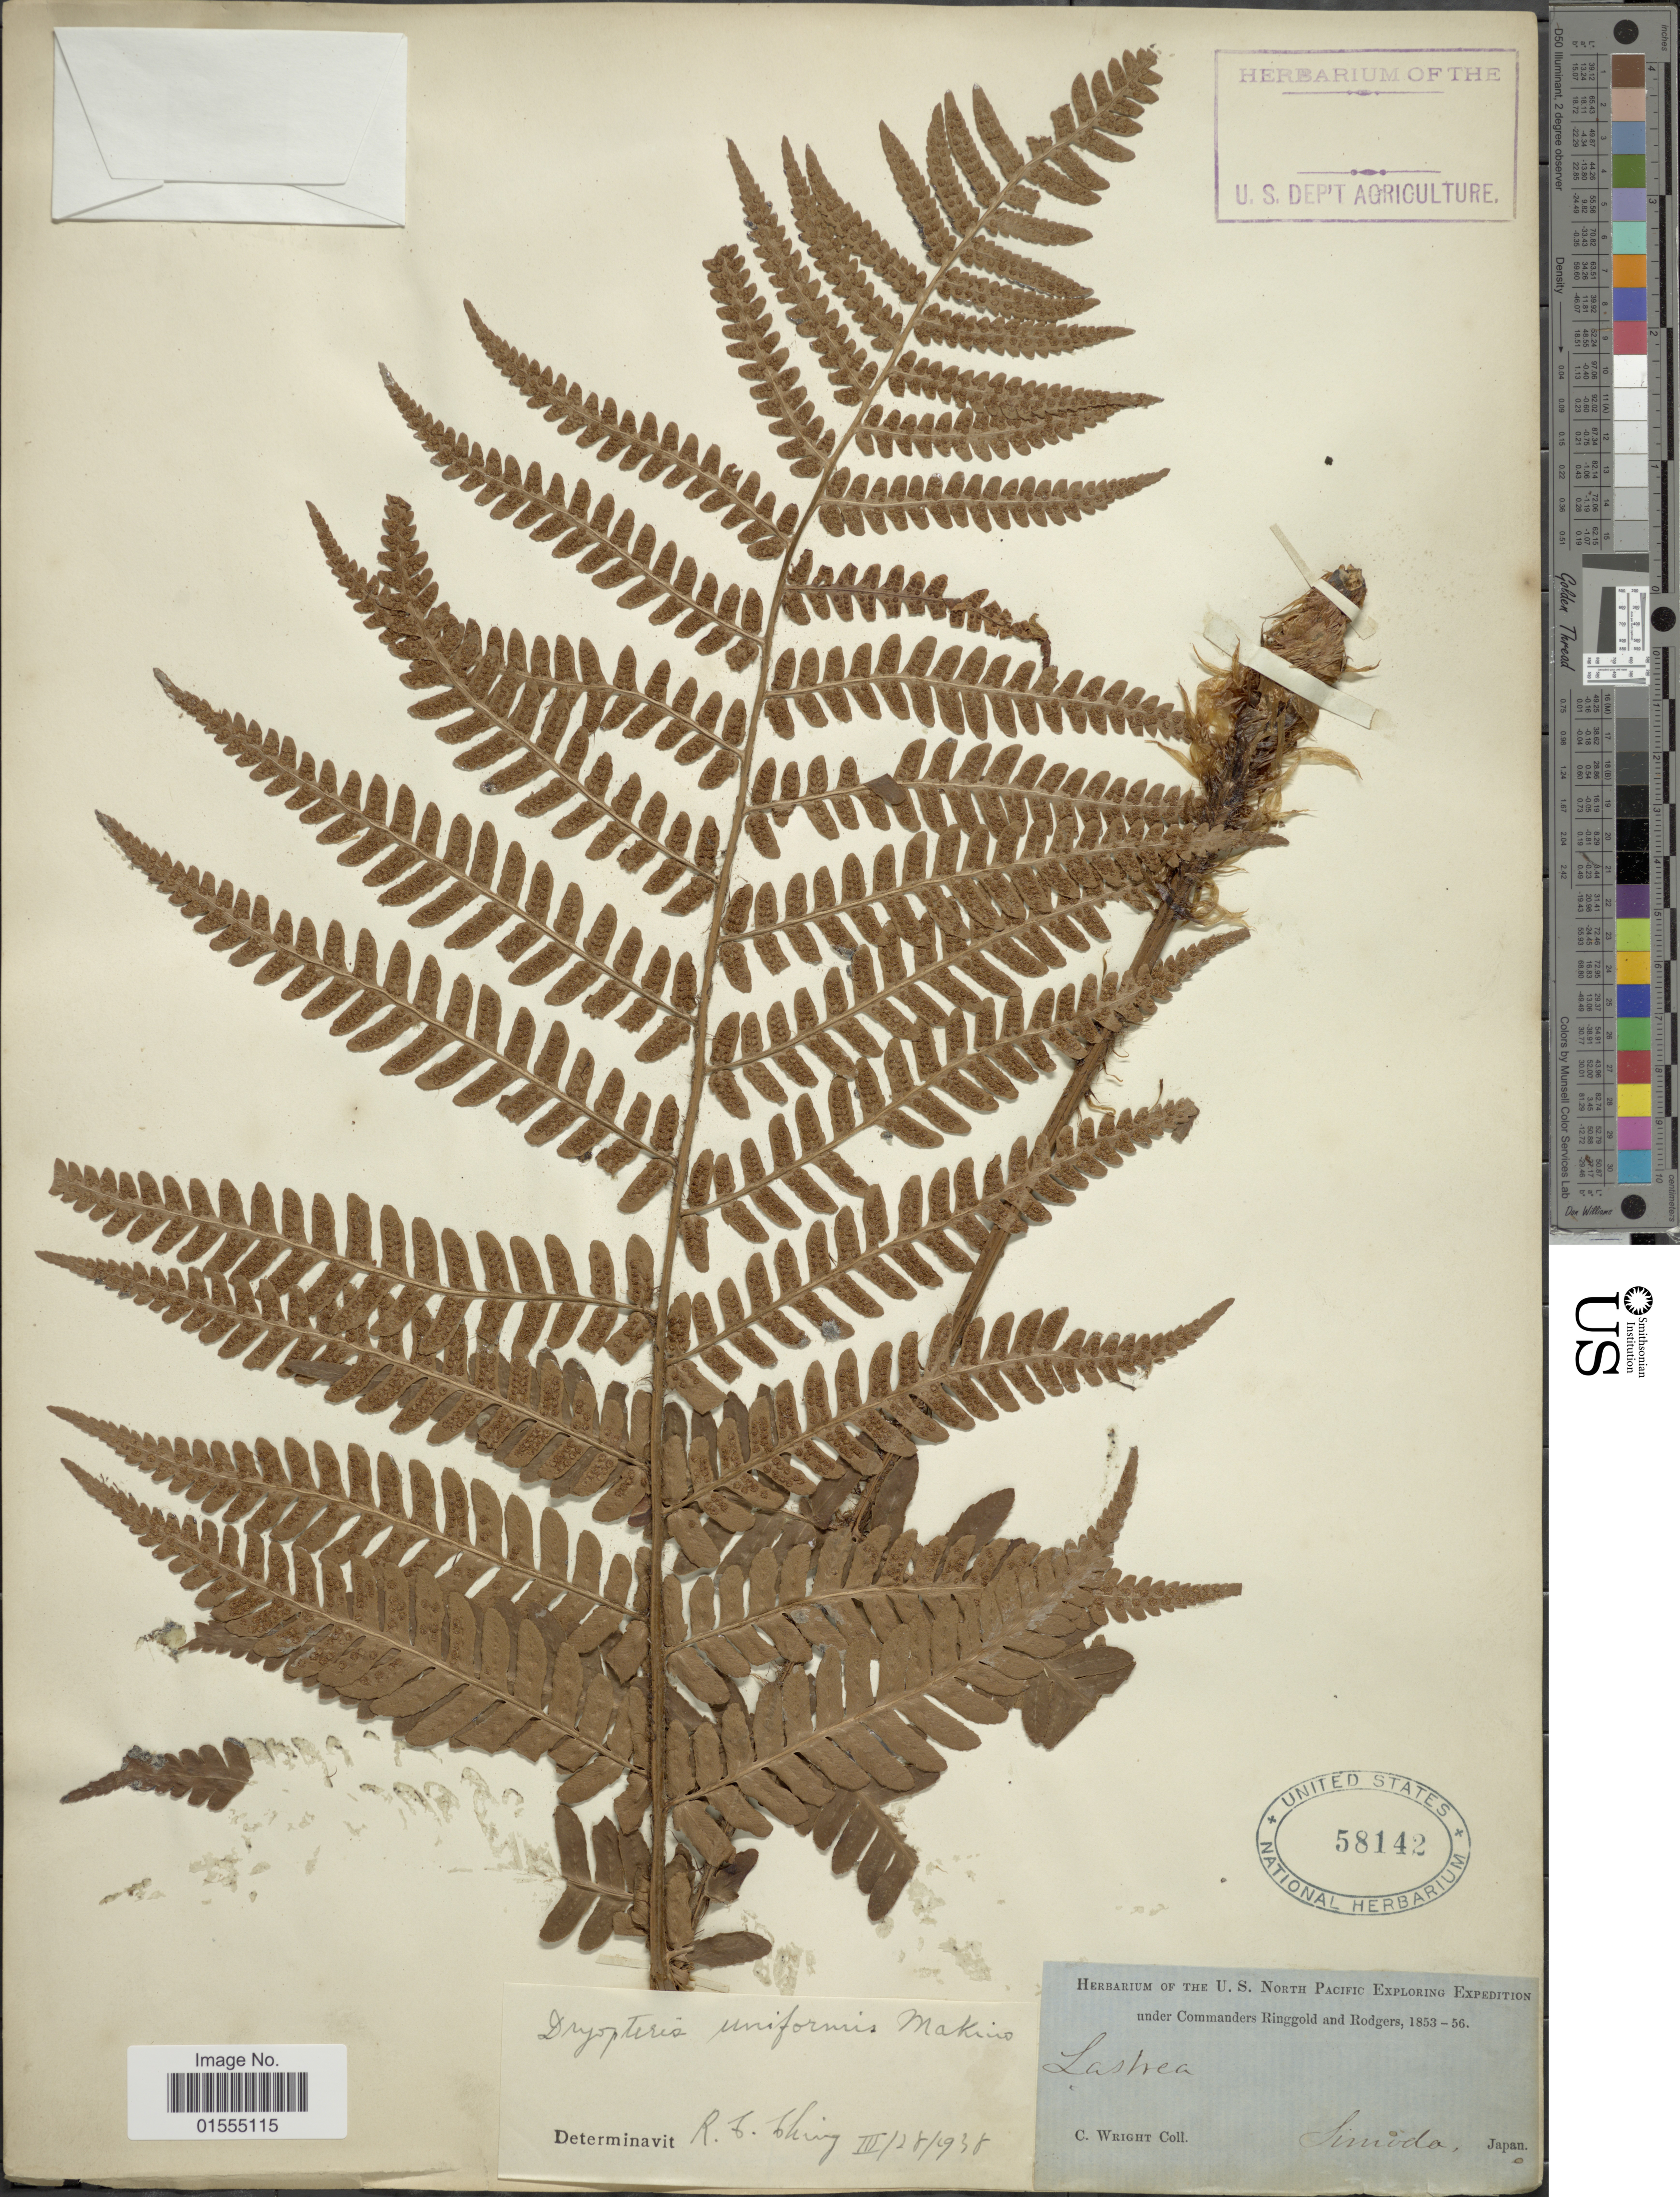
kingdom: Plantae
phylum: Tracheophyta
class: Polypodiopsida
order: Polypodiales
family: Dryopteridaceae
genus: Dryopteris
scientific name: Dryopteris uniformis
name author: (Makino) Makino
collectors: C. Wright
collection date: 1853/1856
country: Japan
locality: Simoda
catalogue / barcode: US 58142